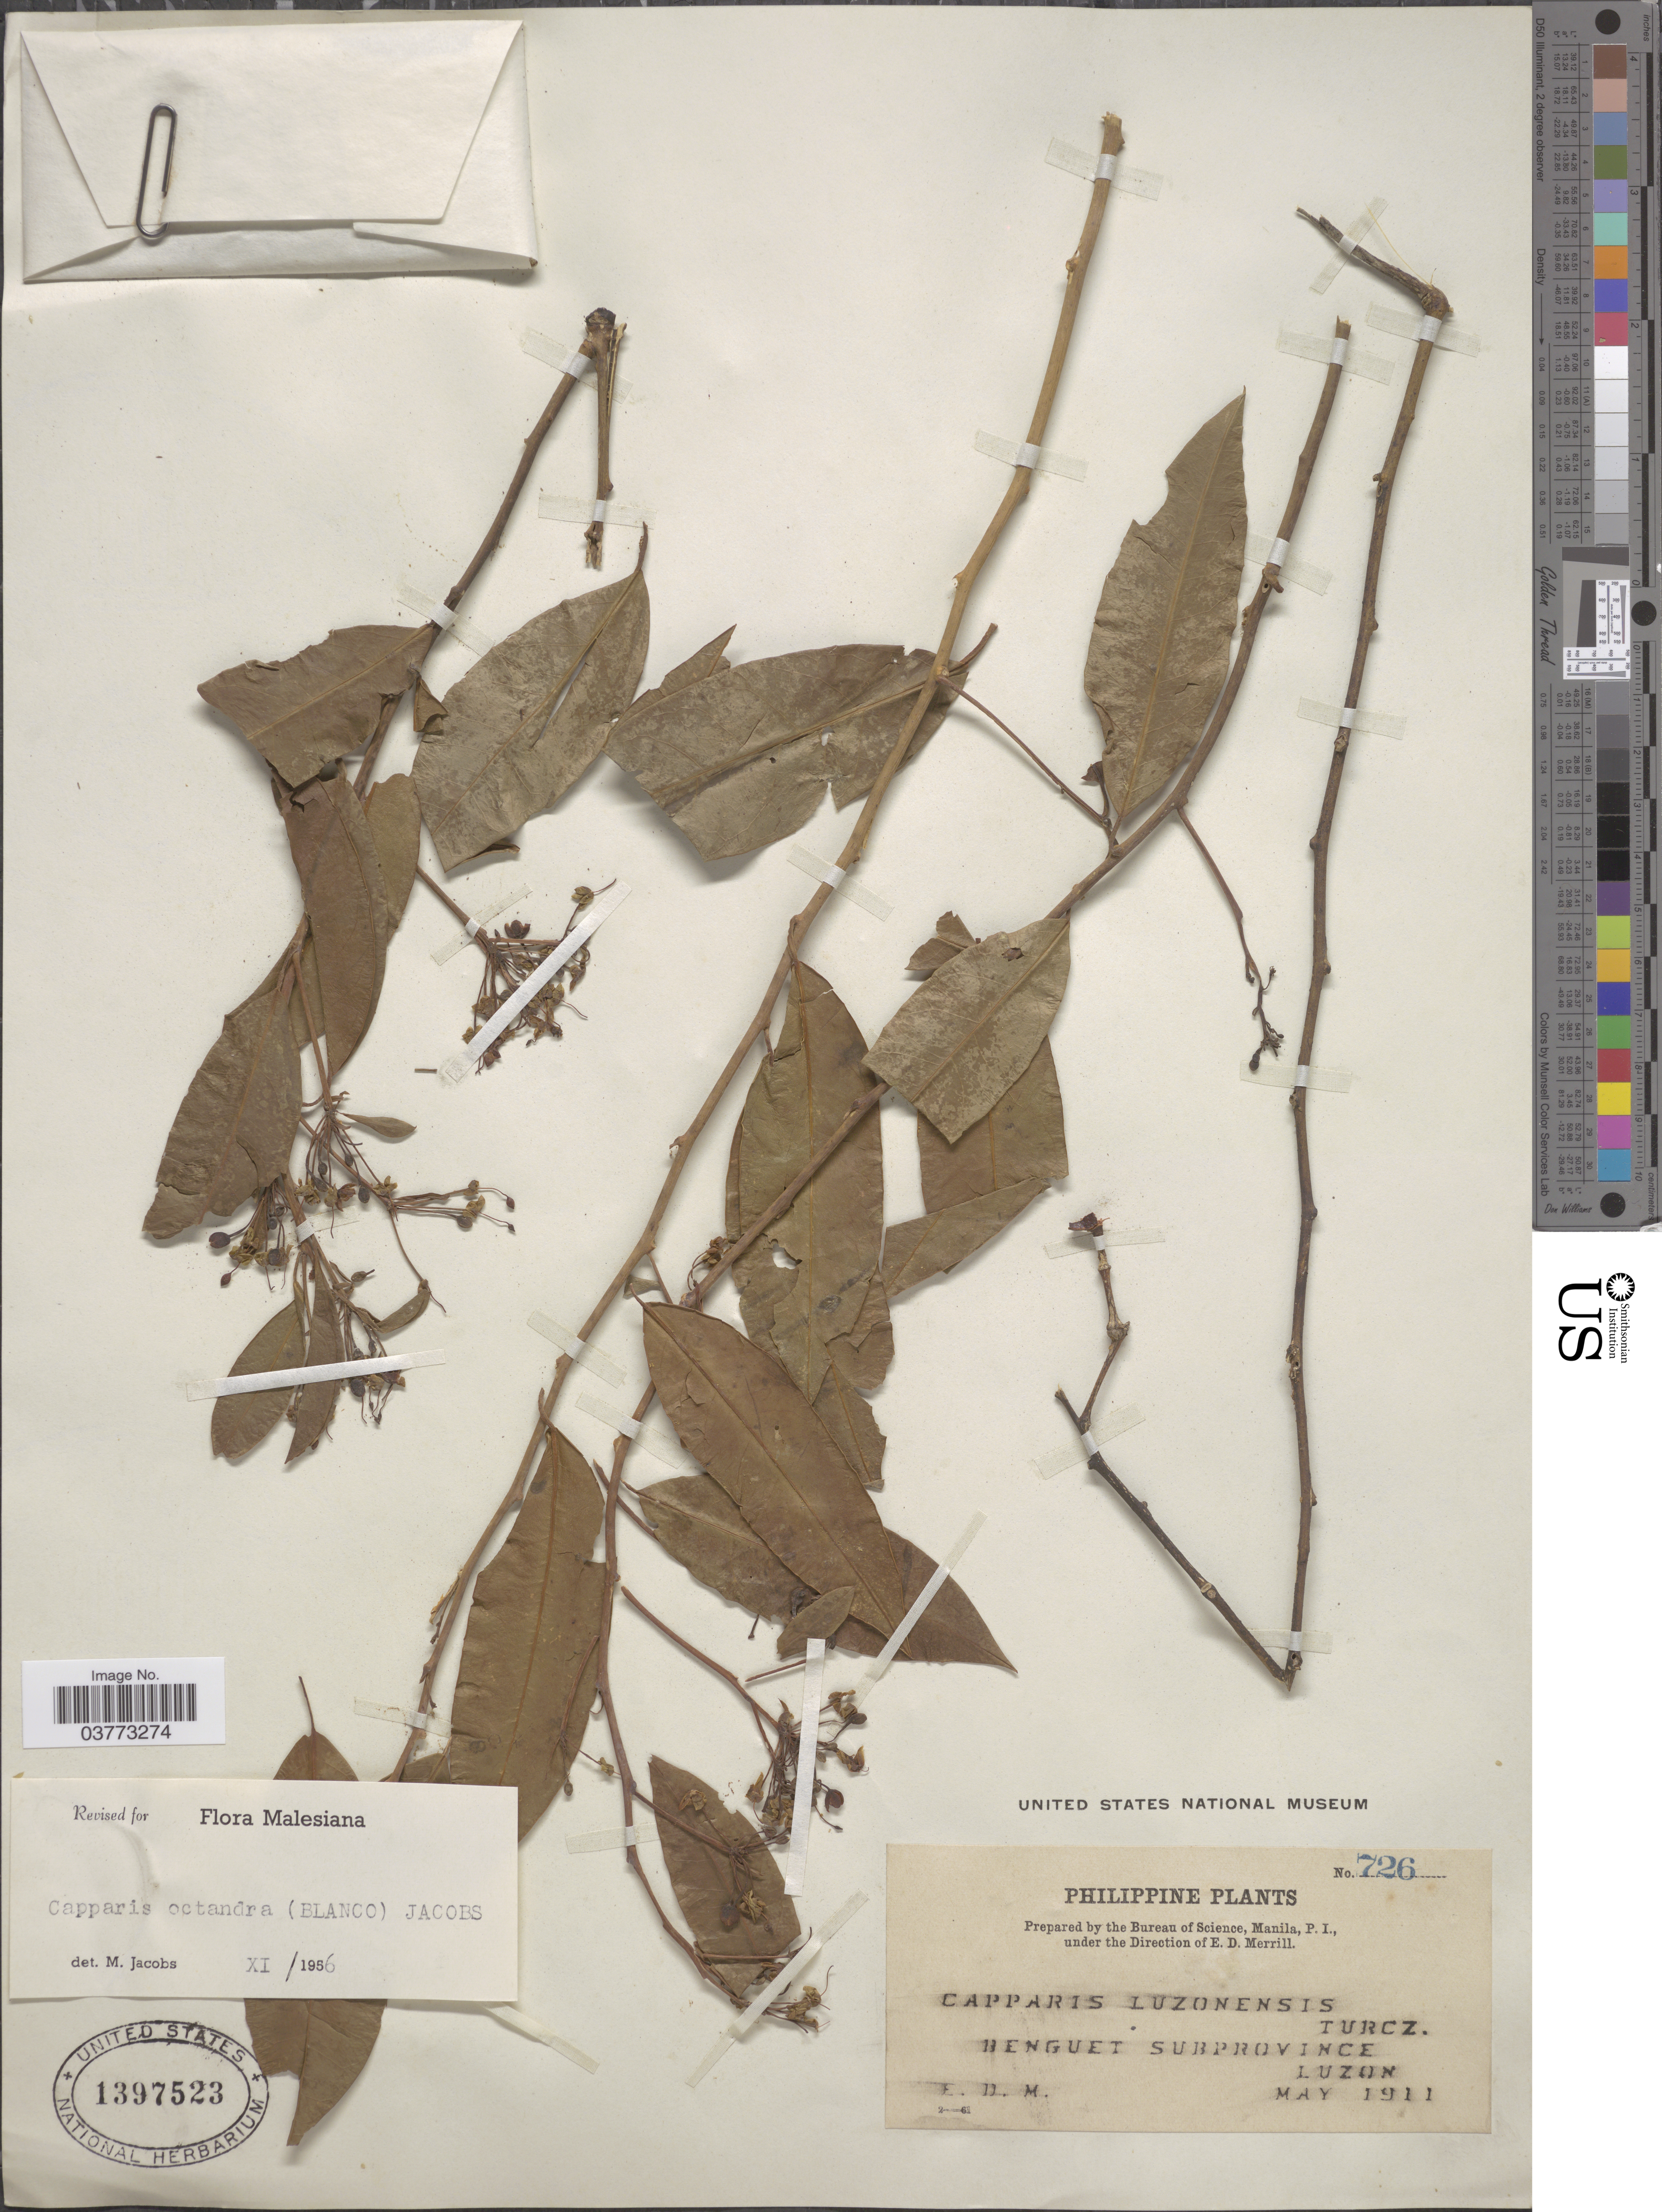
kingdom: Plantae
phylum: Tracheophyta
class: Magnoliopsida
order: Brassicales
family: Capparaceae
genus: Capparis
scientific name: Capparis floribunda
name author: Wight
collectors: E. D. Merrill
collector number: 726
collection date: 1911-05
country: Philippines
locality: Benguet Subprovince. Luzon.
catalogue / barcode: US 1397523